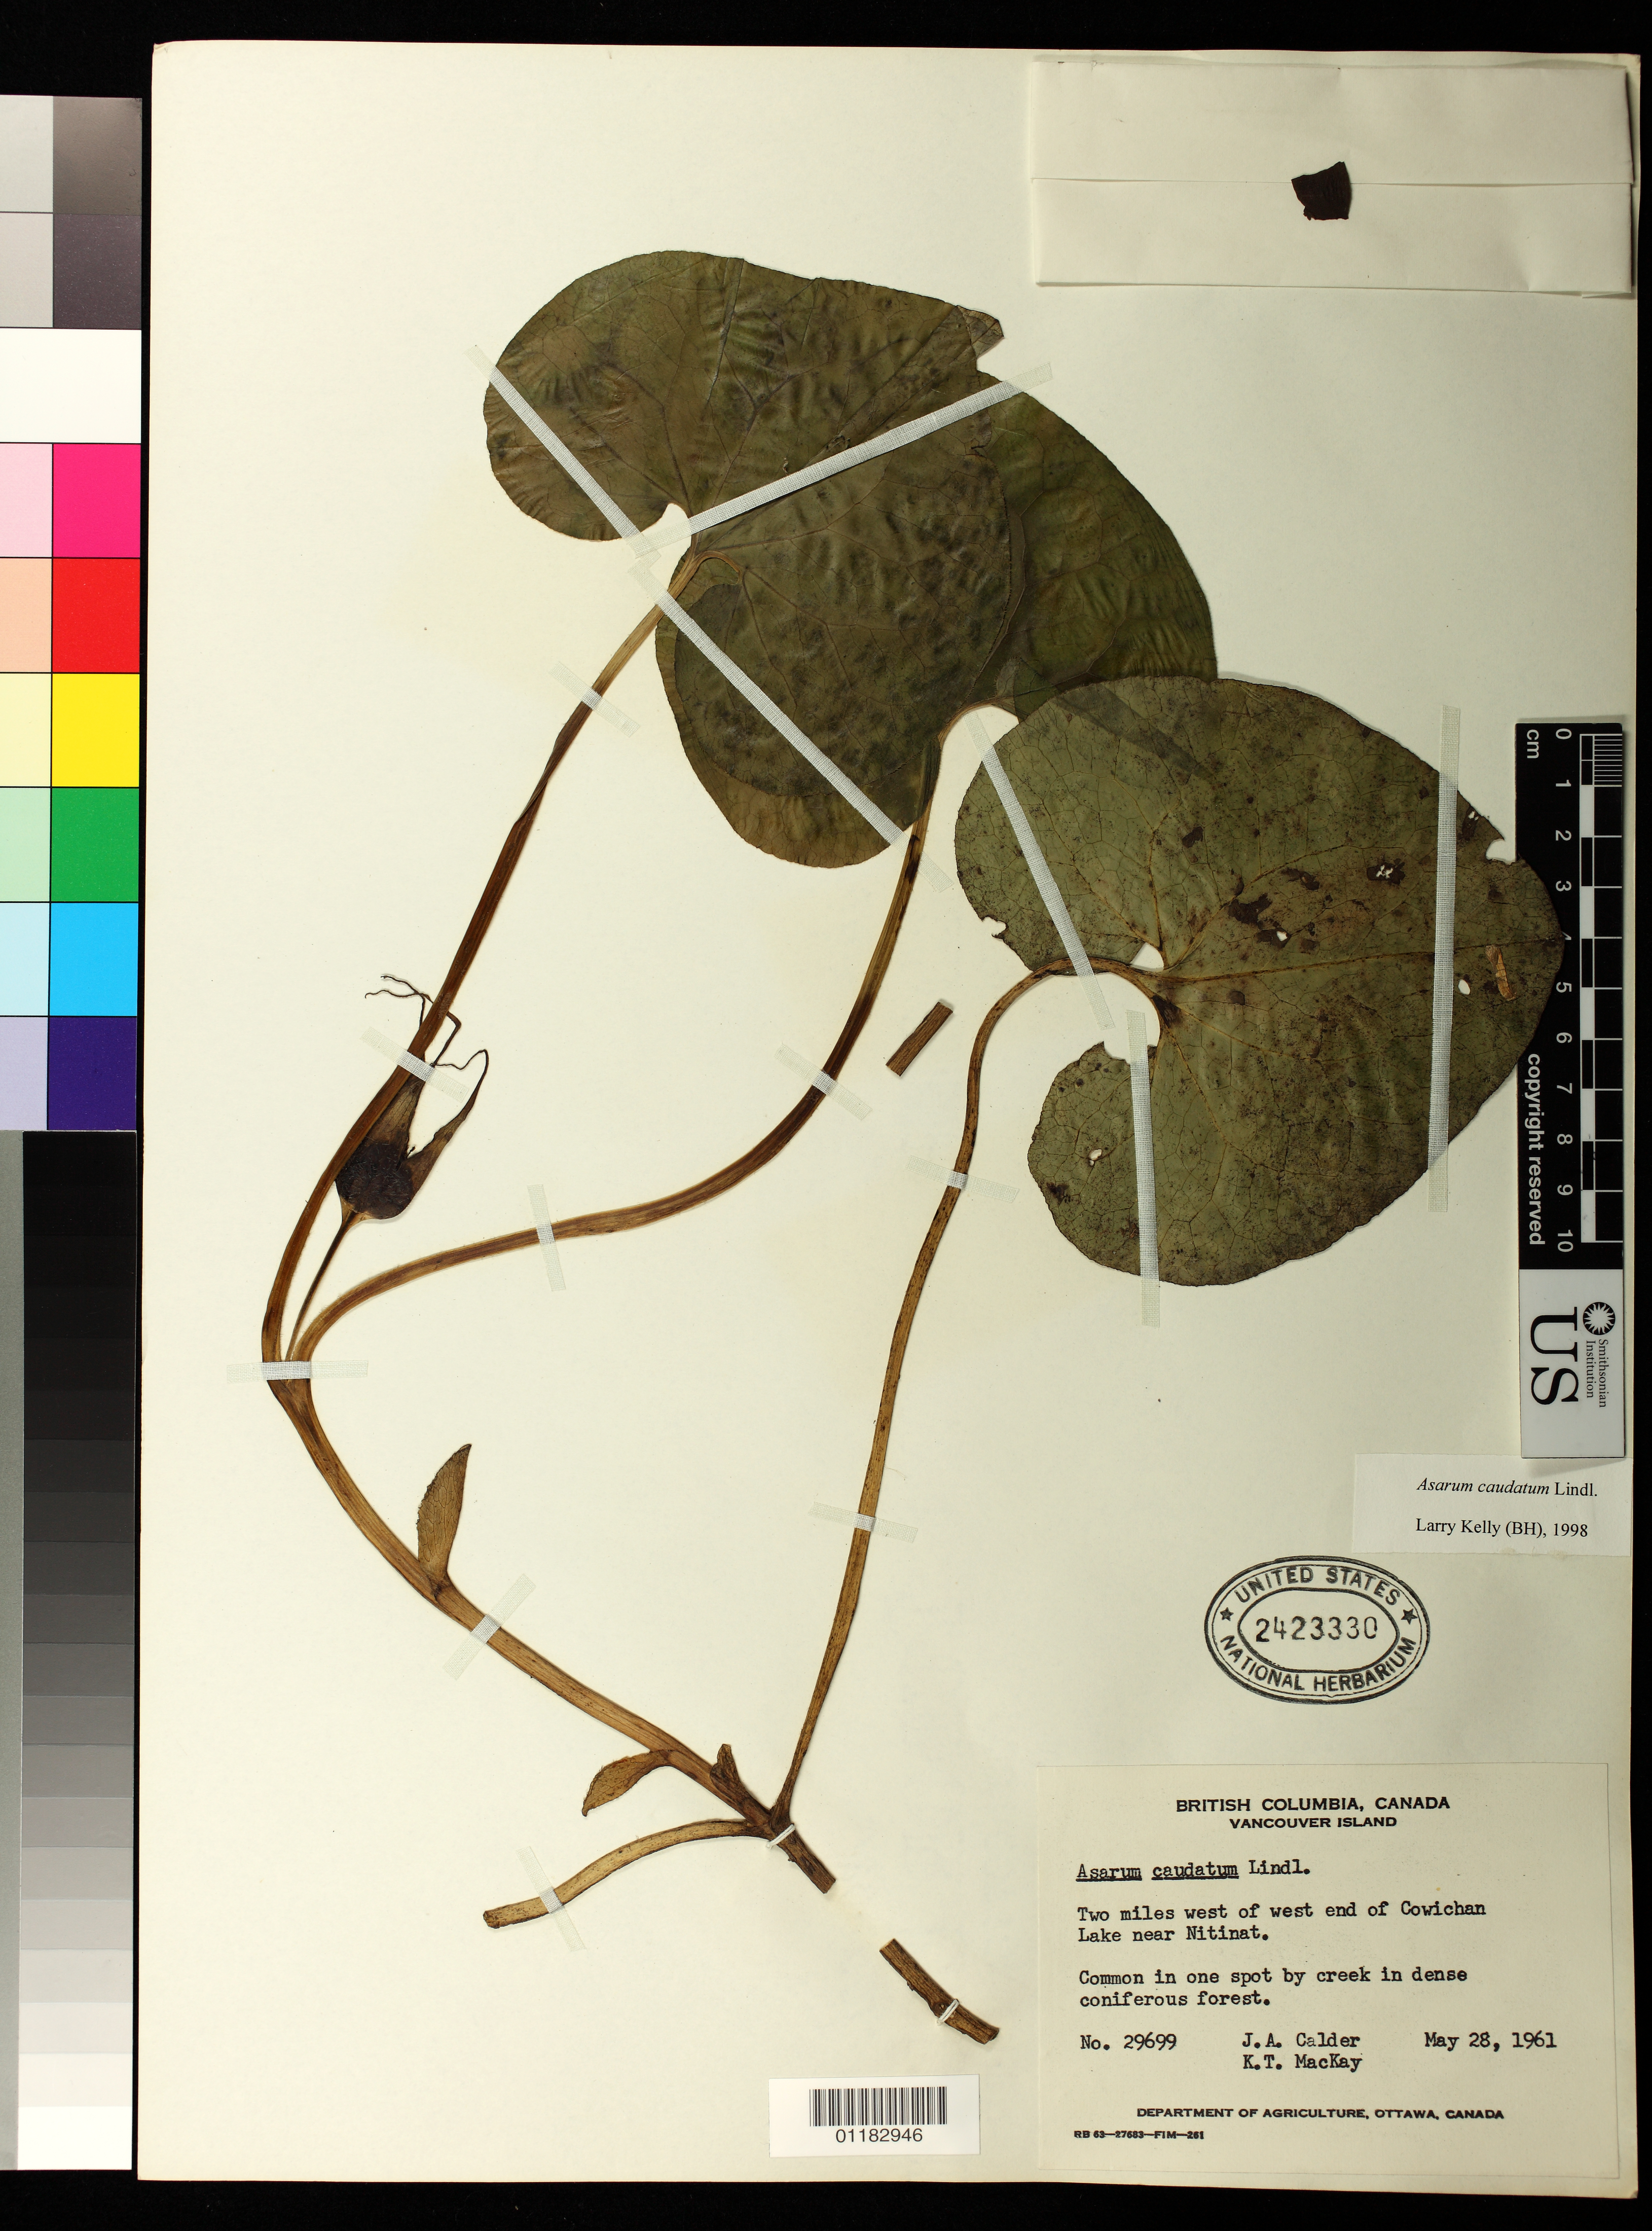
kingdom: Plantae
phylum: Tracheophyta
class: Magnoliopsida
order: Piperales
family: Aristolochiaceae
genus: Asarum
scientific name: Asarum canadense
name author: L.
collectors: J. A. Calder & K. T. Mackay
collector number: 29699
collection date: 1961-05-28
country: Canada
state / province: British Columbia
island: Vancouver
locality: Two miles west of the west end of Lake Cowichan near Nitinat. Vancouver Island.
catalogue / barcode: US 2423330